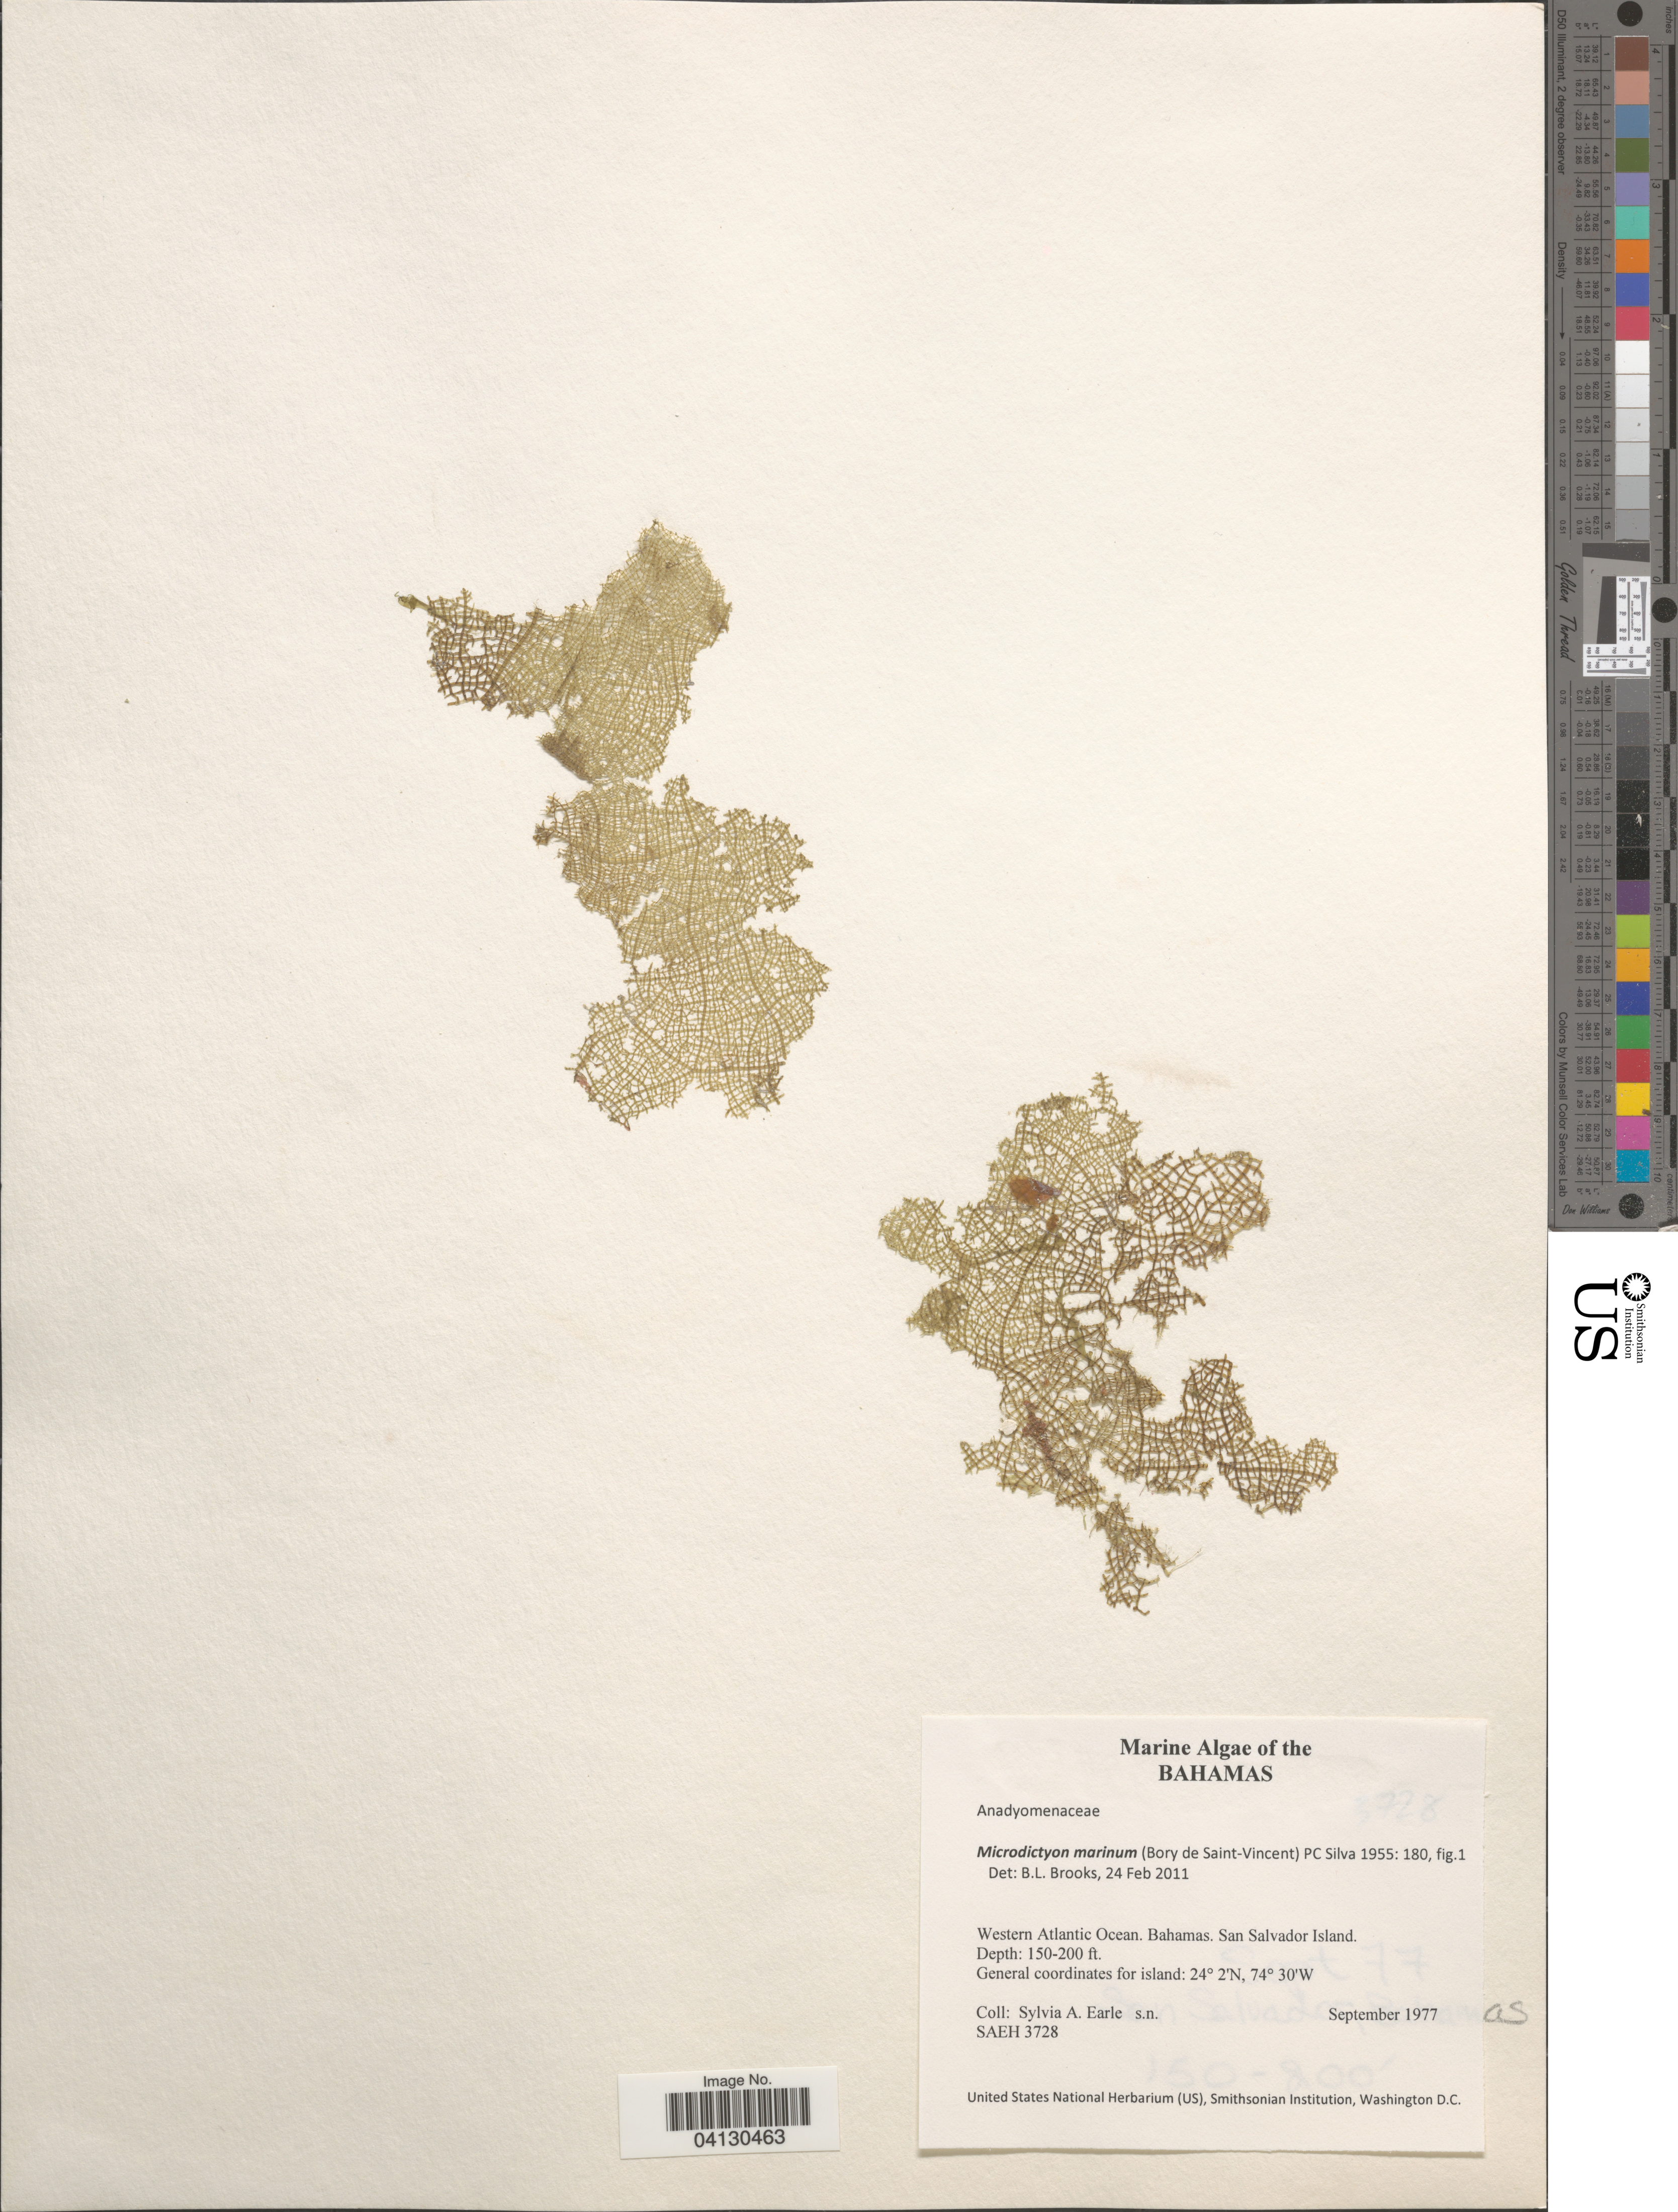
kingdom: Plantae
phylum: Chlorophyta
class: Ulvophyceae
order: Cladophorales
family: Anadyomenaceae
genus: Microdictyon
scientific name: Microdictyon marinum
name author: (Bory) P.C. Silva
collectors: S. A. Earle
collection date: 1977-09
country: Bahamas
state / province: San Salvador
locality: Western Atlantic Ocean. San Salvador Island.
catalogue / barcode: US 329179